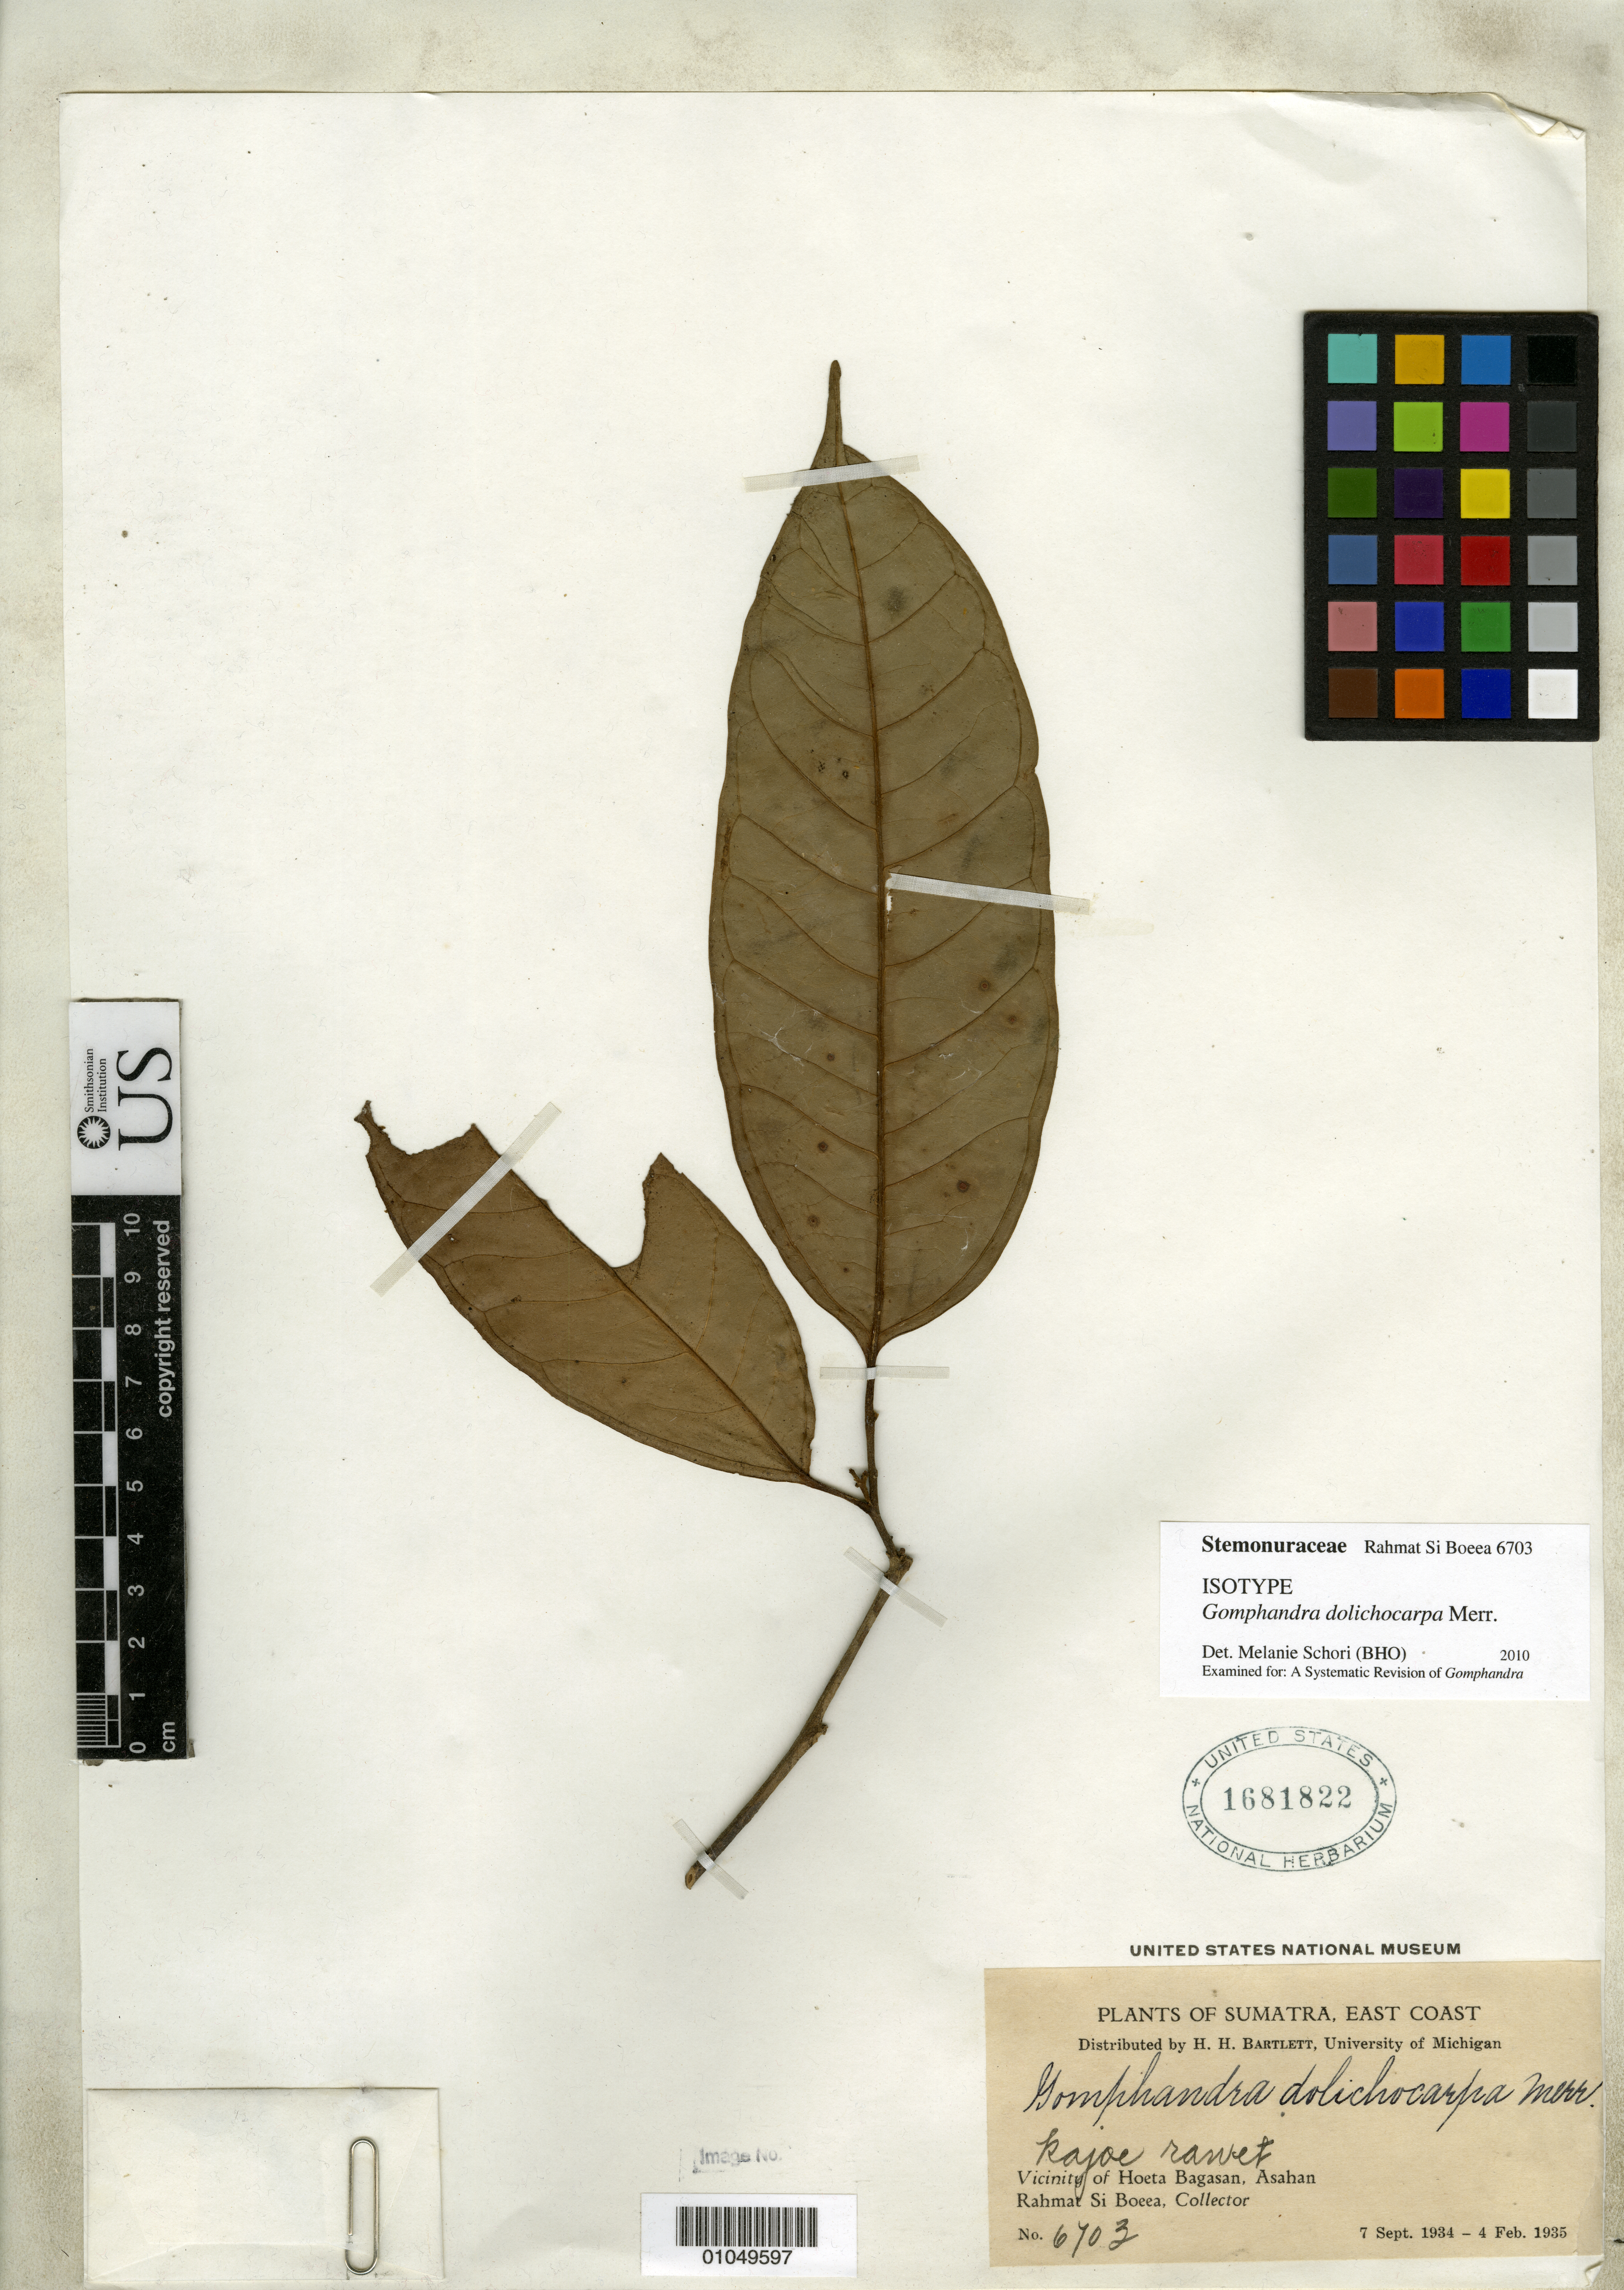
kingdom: Plantae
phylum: Tracheophyta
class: Magnoliopsida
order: Cardiopteridales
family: Stemonuraceae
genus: Gomphandra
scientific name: Gomphandra dolichocarpa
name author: Merr.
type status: Isotype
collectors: Rahmat Si Boeea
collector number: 6703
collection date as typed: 07 Sep 1934 to 04 Feb 1935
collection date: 1934-09-07/1935-02-04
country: Indonesia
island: Sumatra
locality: Sumatra, east coast. Vicinity of Hoeta Bagasan, Asahan.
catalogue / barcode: US 1681822